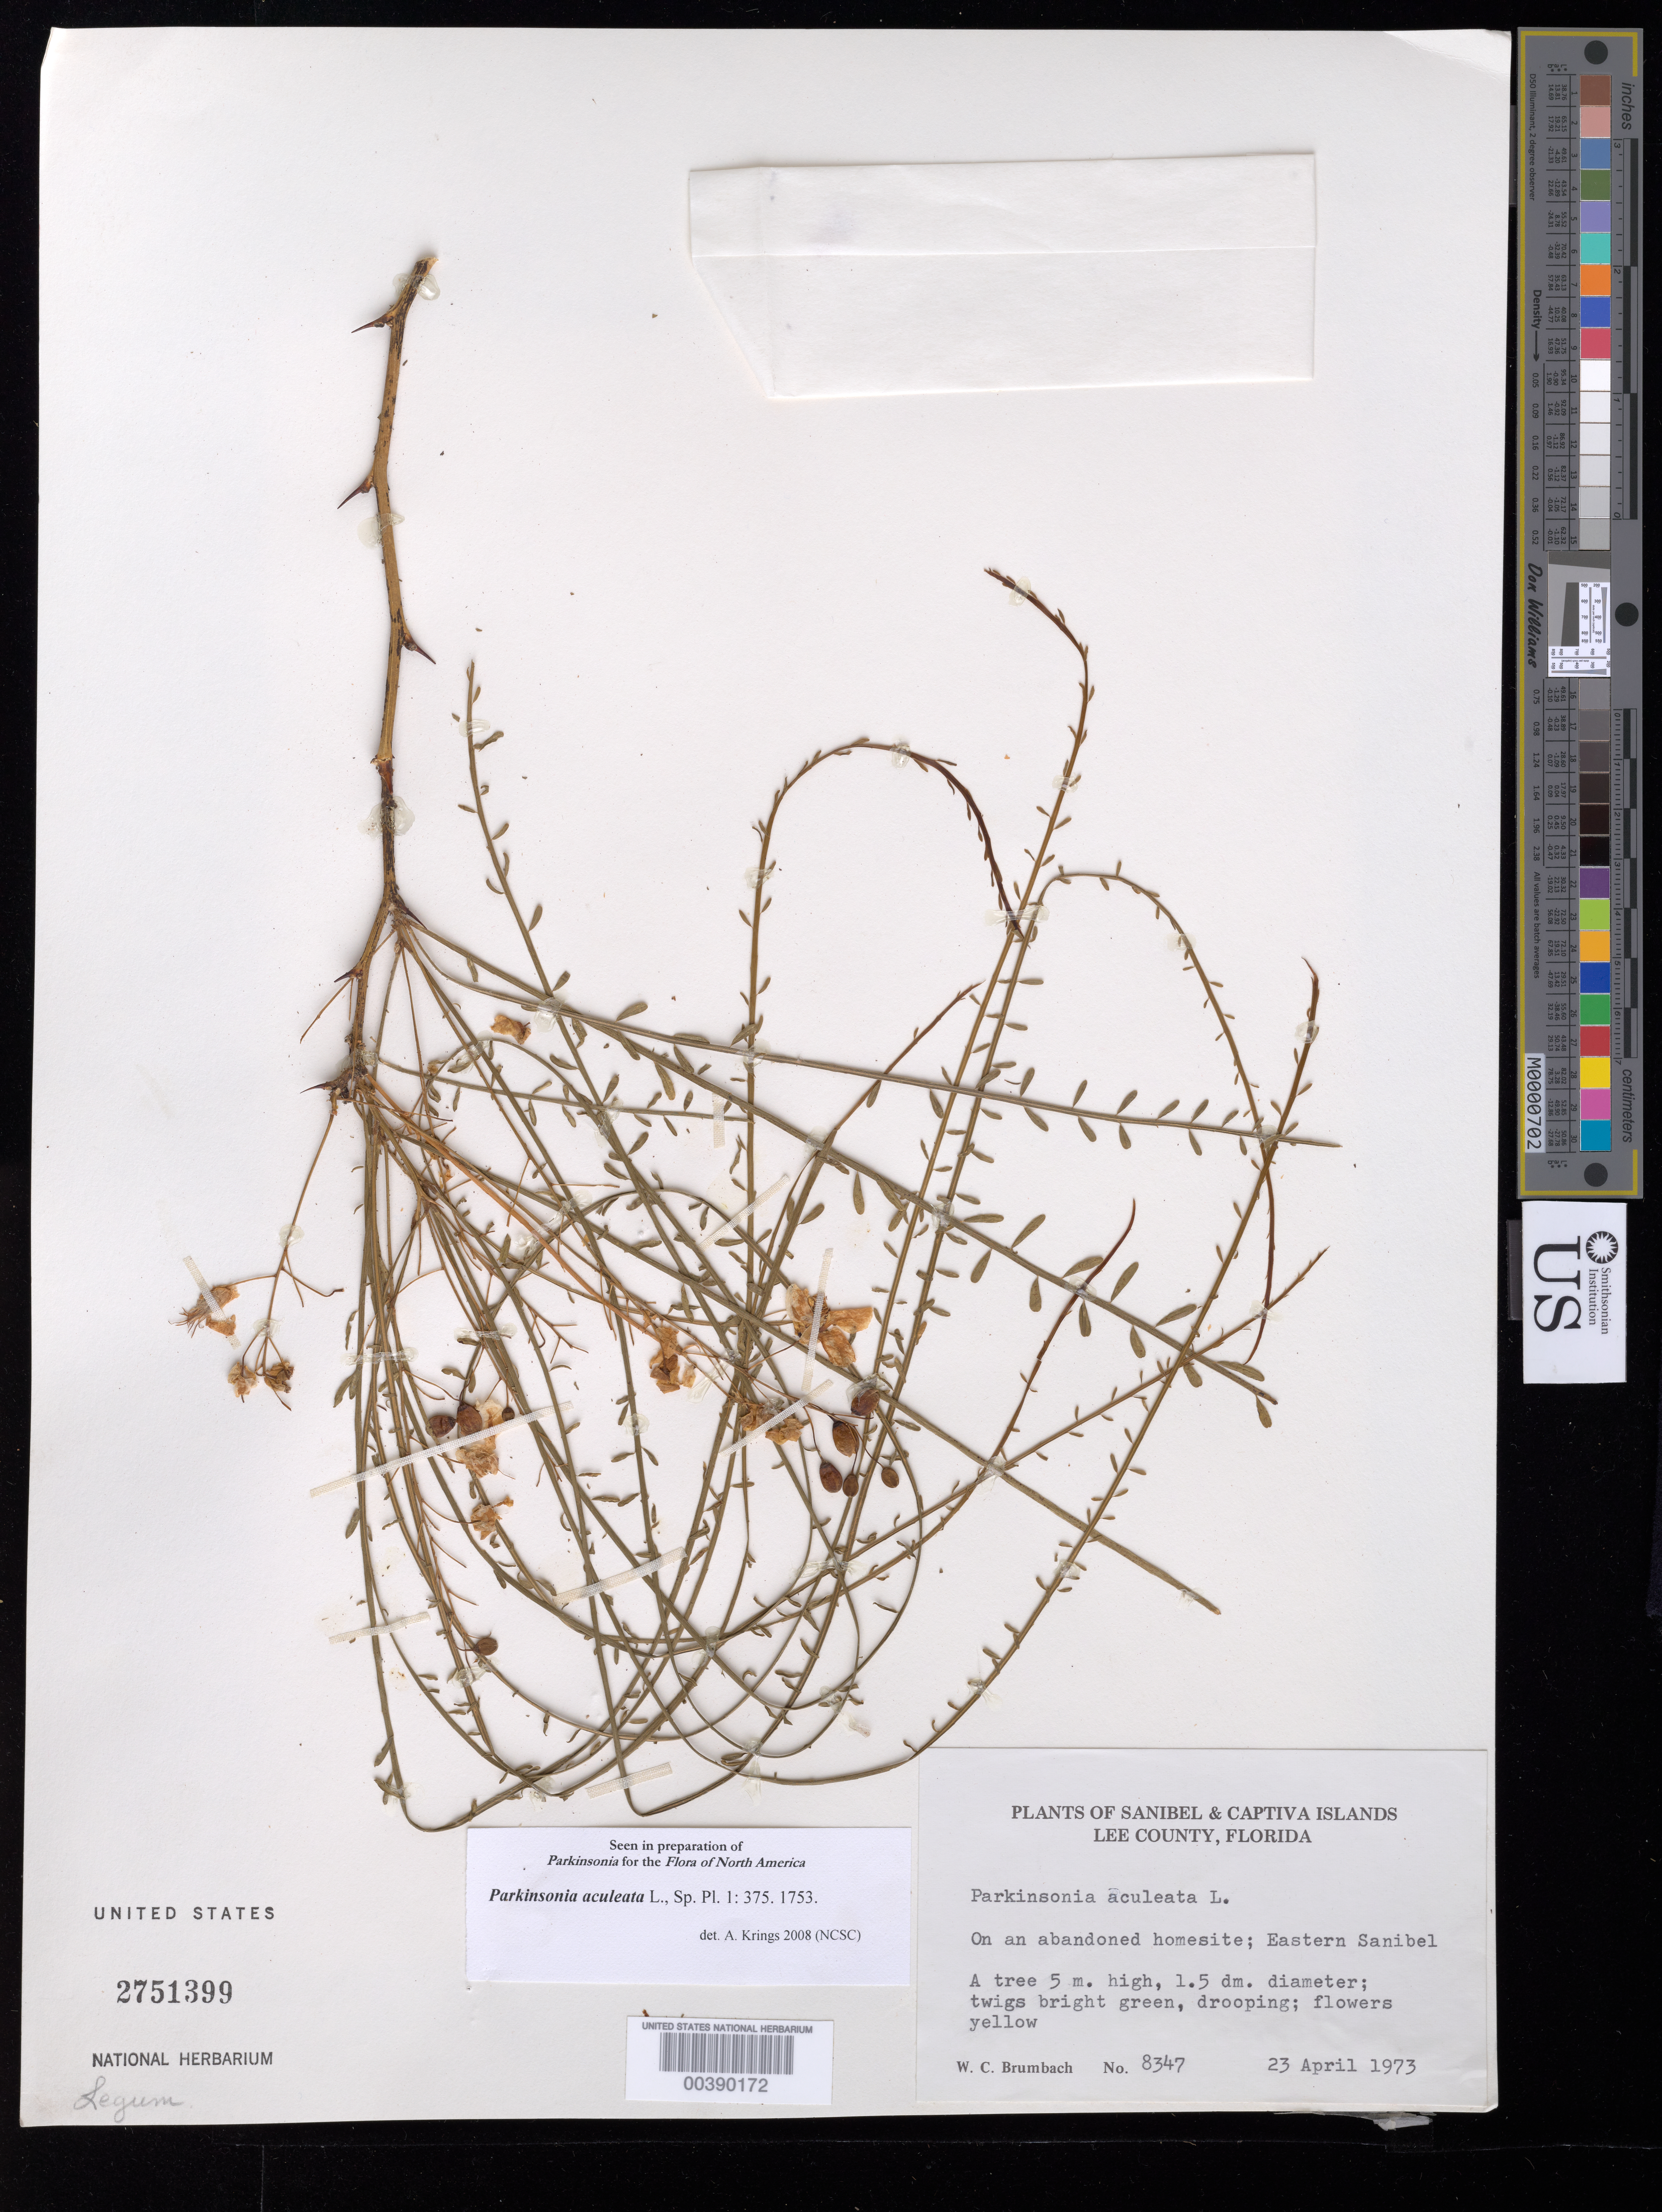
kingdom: Plantae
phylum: Tracheophyta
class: Magnoliopsida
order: Fabales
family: Fabaceae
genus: Parkinsonia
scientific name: Parkinsonia aculeata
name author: L.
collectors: W. C. Brumbach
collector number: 8347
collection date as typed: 23 Apr 1973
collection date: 1973-04-23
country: United States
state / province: Florida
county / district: Lee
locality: Eastern sanibel i.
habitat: On an abandoned homesite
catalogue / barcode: US 2751399